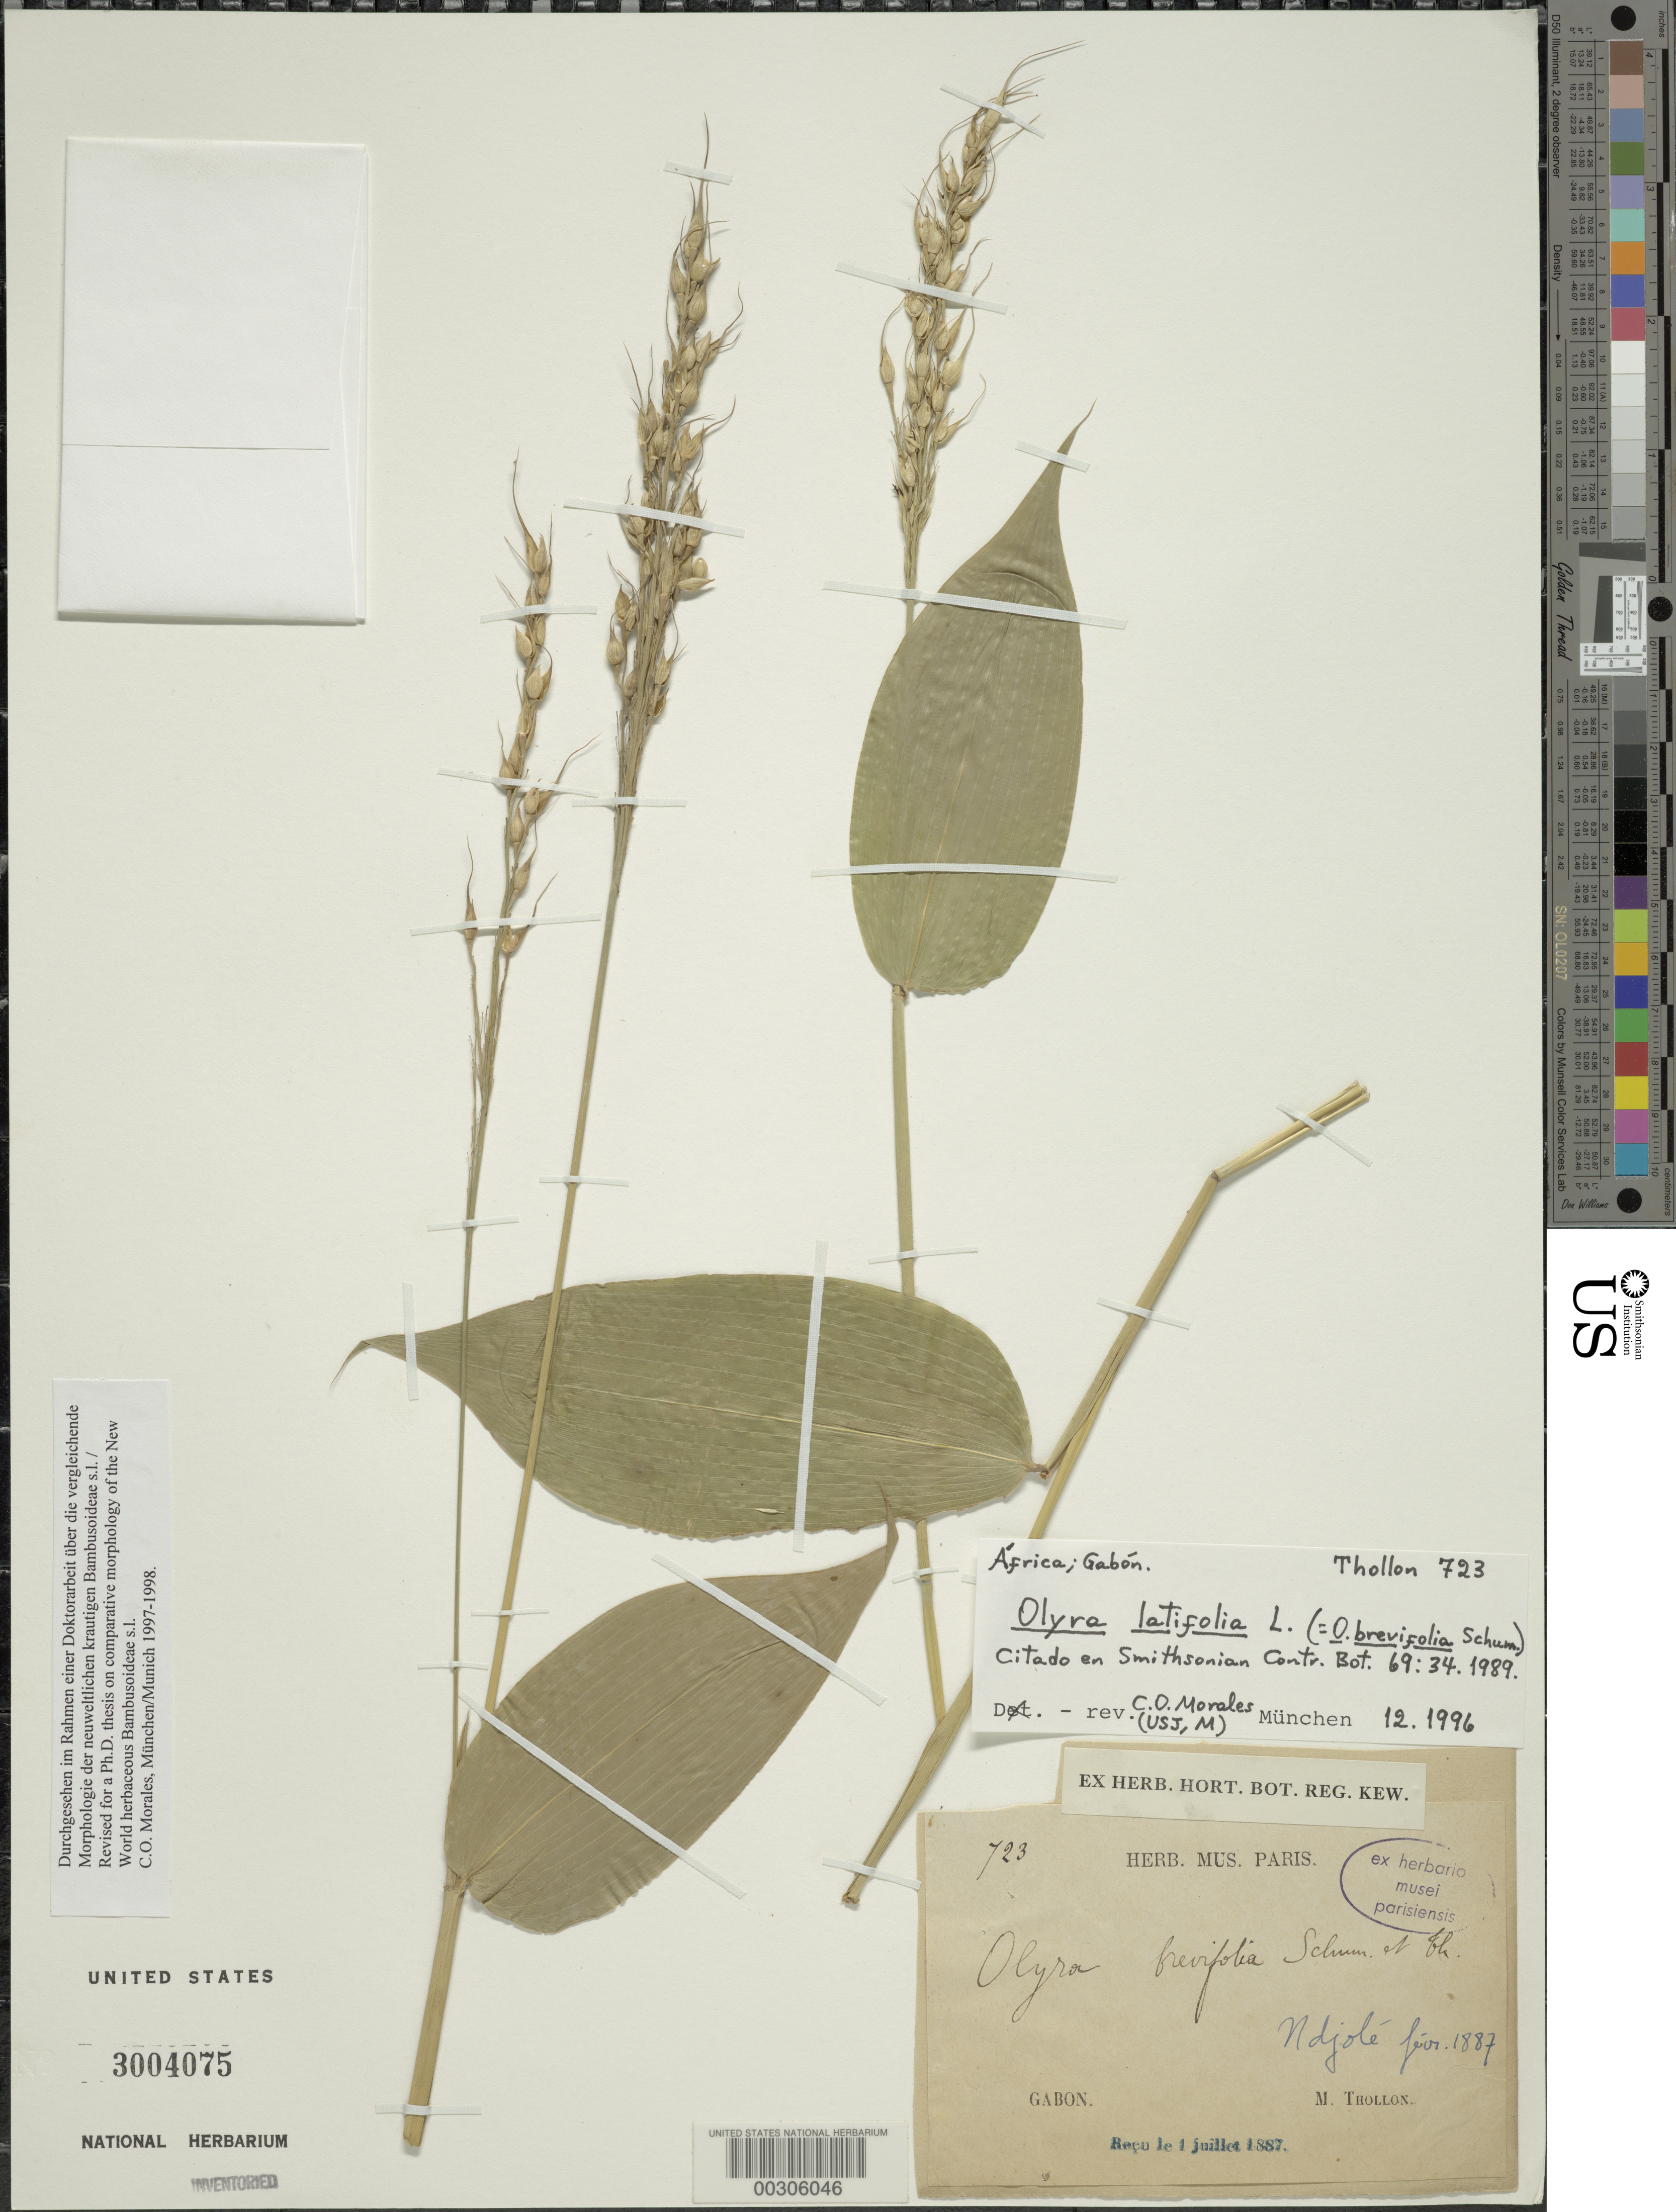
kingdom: Plantae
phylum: Tracheophyta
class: Liliopsida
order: Poales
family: Poaceae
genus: Olyra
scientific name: Olyra latifolia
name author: L.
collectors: M. Thollon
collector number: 723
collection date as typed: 01 Jul 1887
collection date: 1887-07-01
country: Gabon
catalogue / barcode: US 3004075